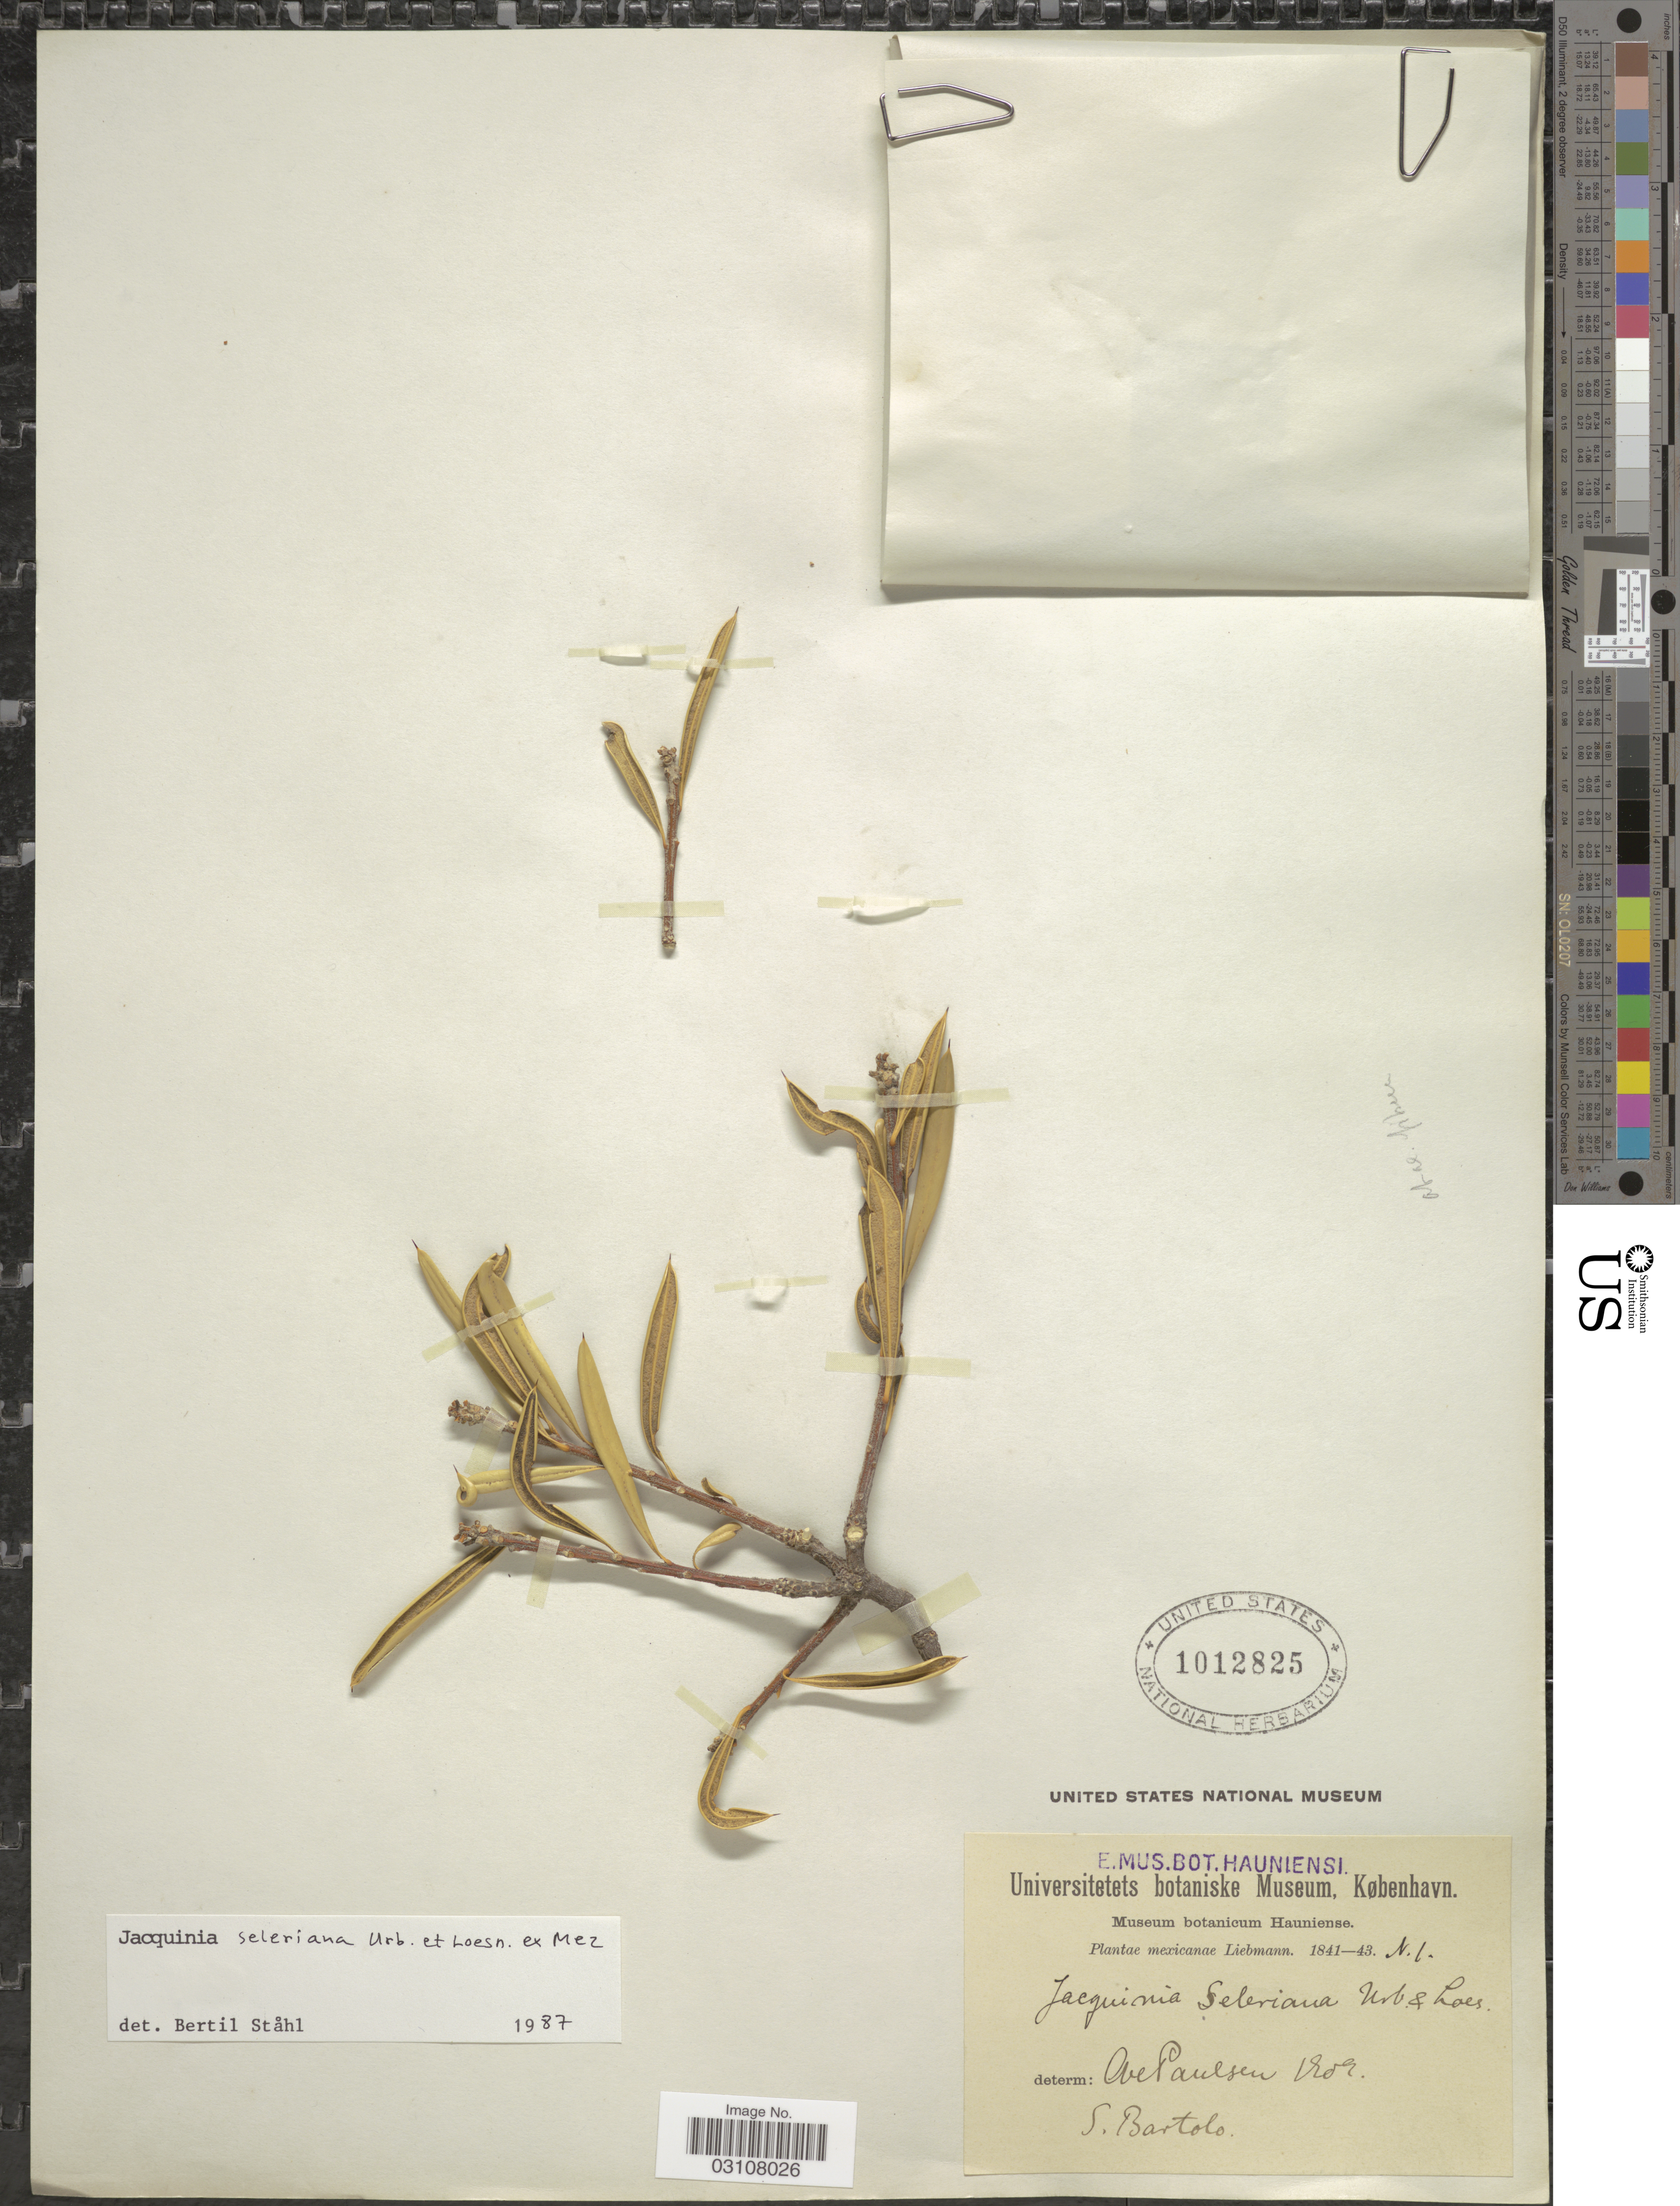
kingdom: Plantae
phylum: Tracheophyta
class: Magnoliopsida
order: Ericales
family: Primulaceae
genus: Jacquinia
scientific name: Jacquinia seleriana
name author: Urb. & Loes. ex Mez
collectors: Liebmann, --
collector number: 1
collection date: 1841/1843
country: Mexico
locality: S. Bartolo.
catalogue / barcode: US 1012825